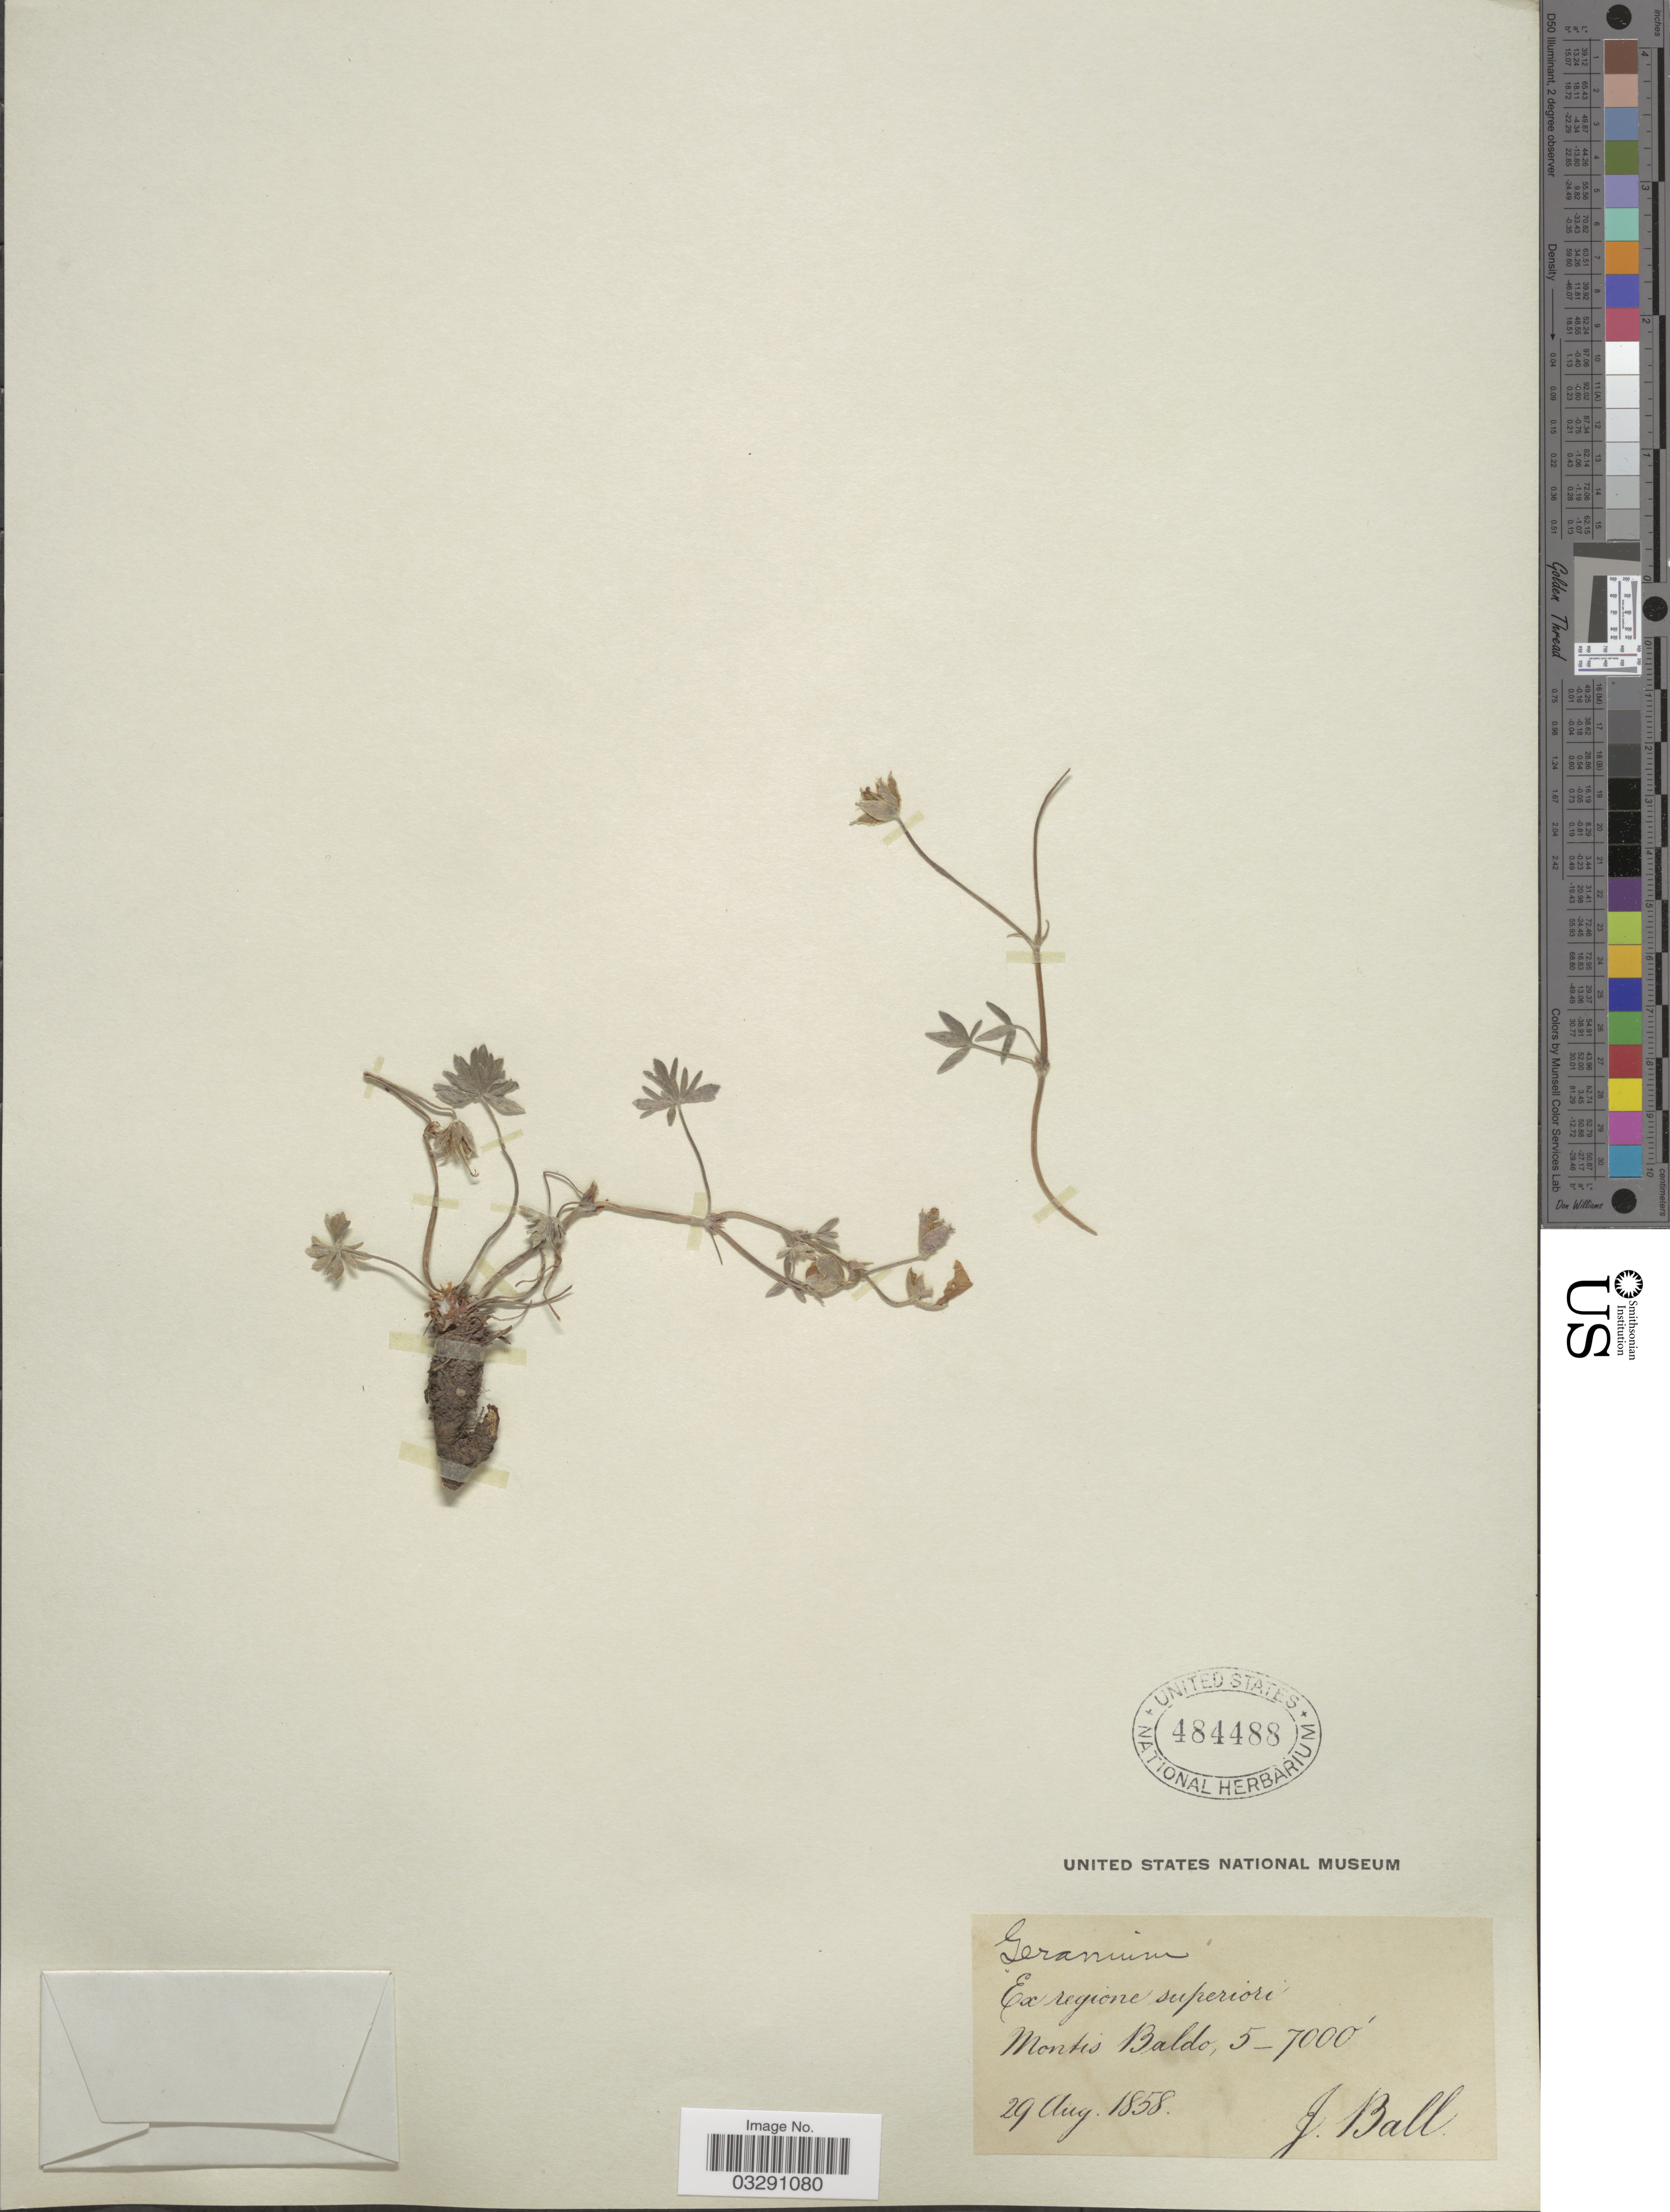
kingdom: Plantae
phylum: Tracheophyta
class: Magnoliopsida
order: Geraniales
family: Geraniaceae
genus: Geranium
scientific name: Geranium sp.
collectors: J. Ball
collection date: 1858-08-29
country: Italy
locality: Ex regione superiori Montis Baldo.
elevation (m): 1524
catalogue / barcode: US 484488